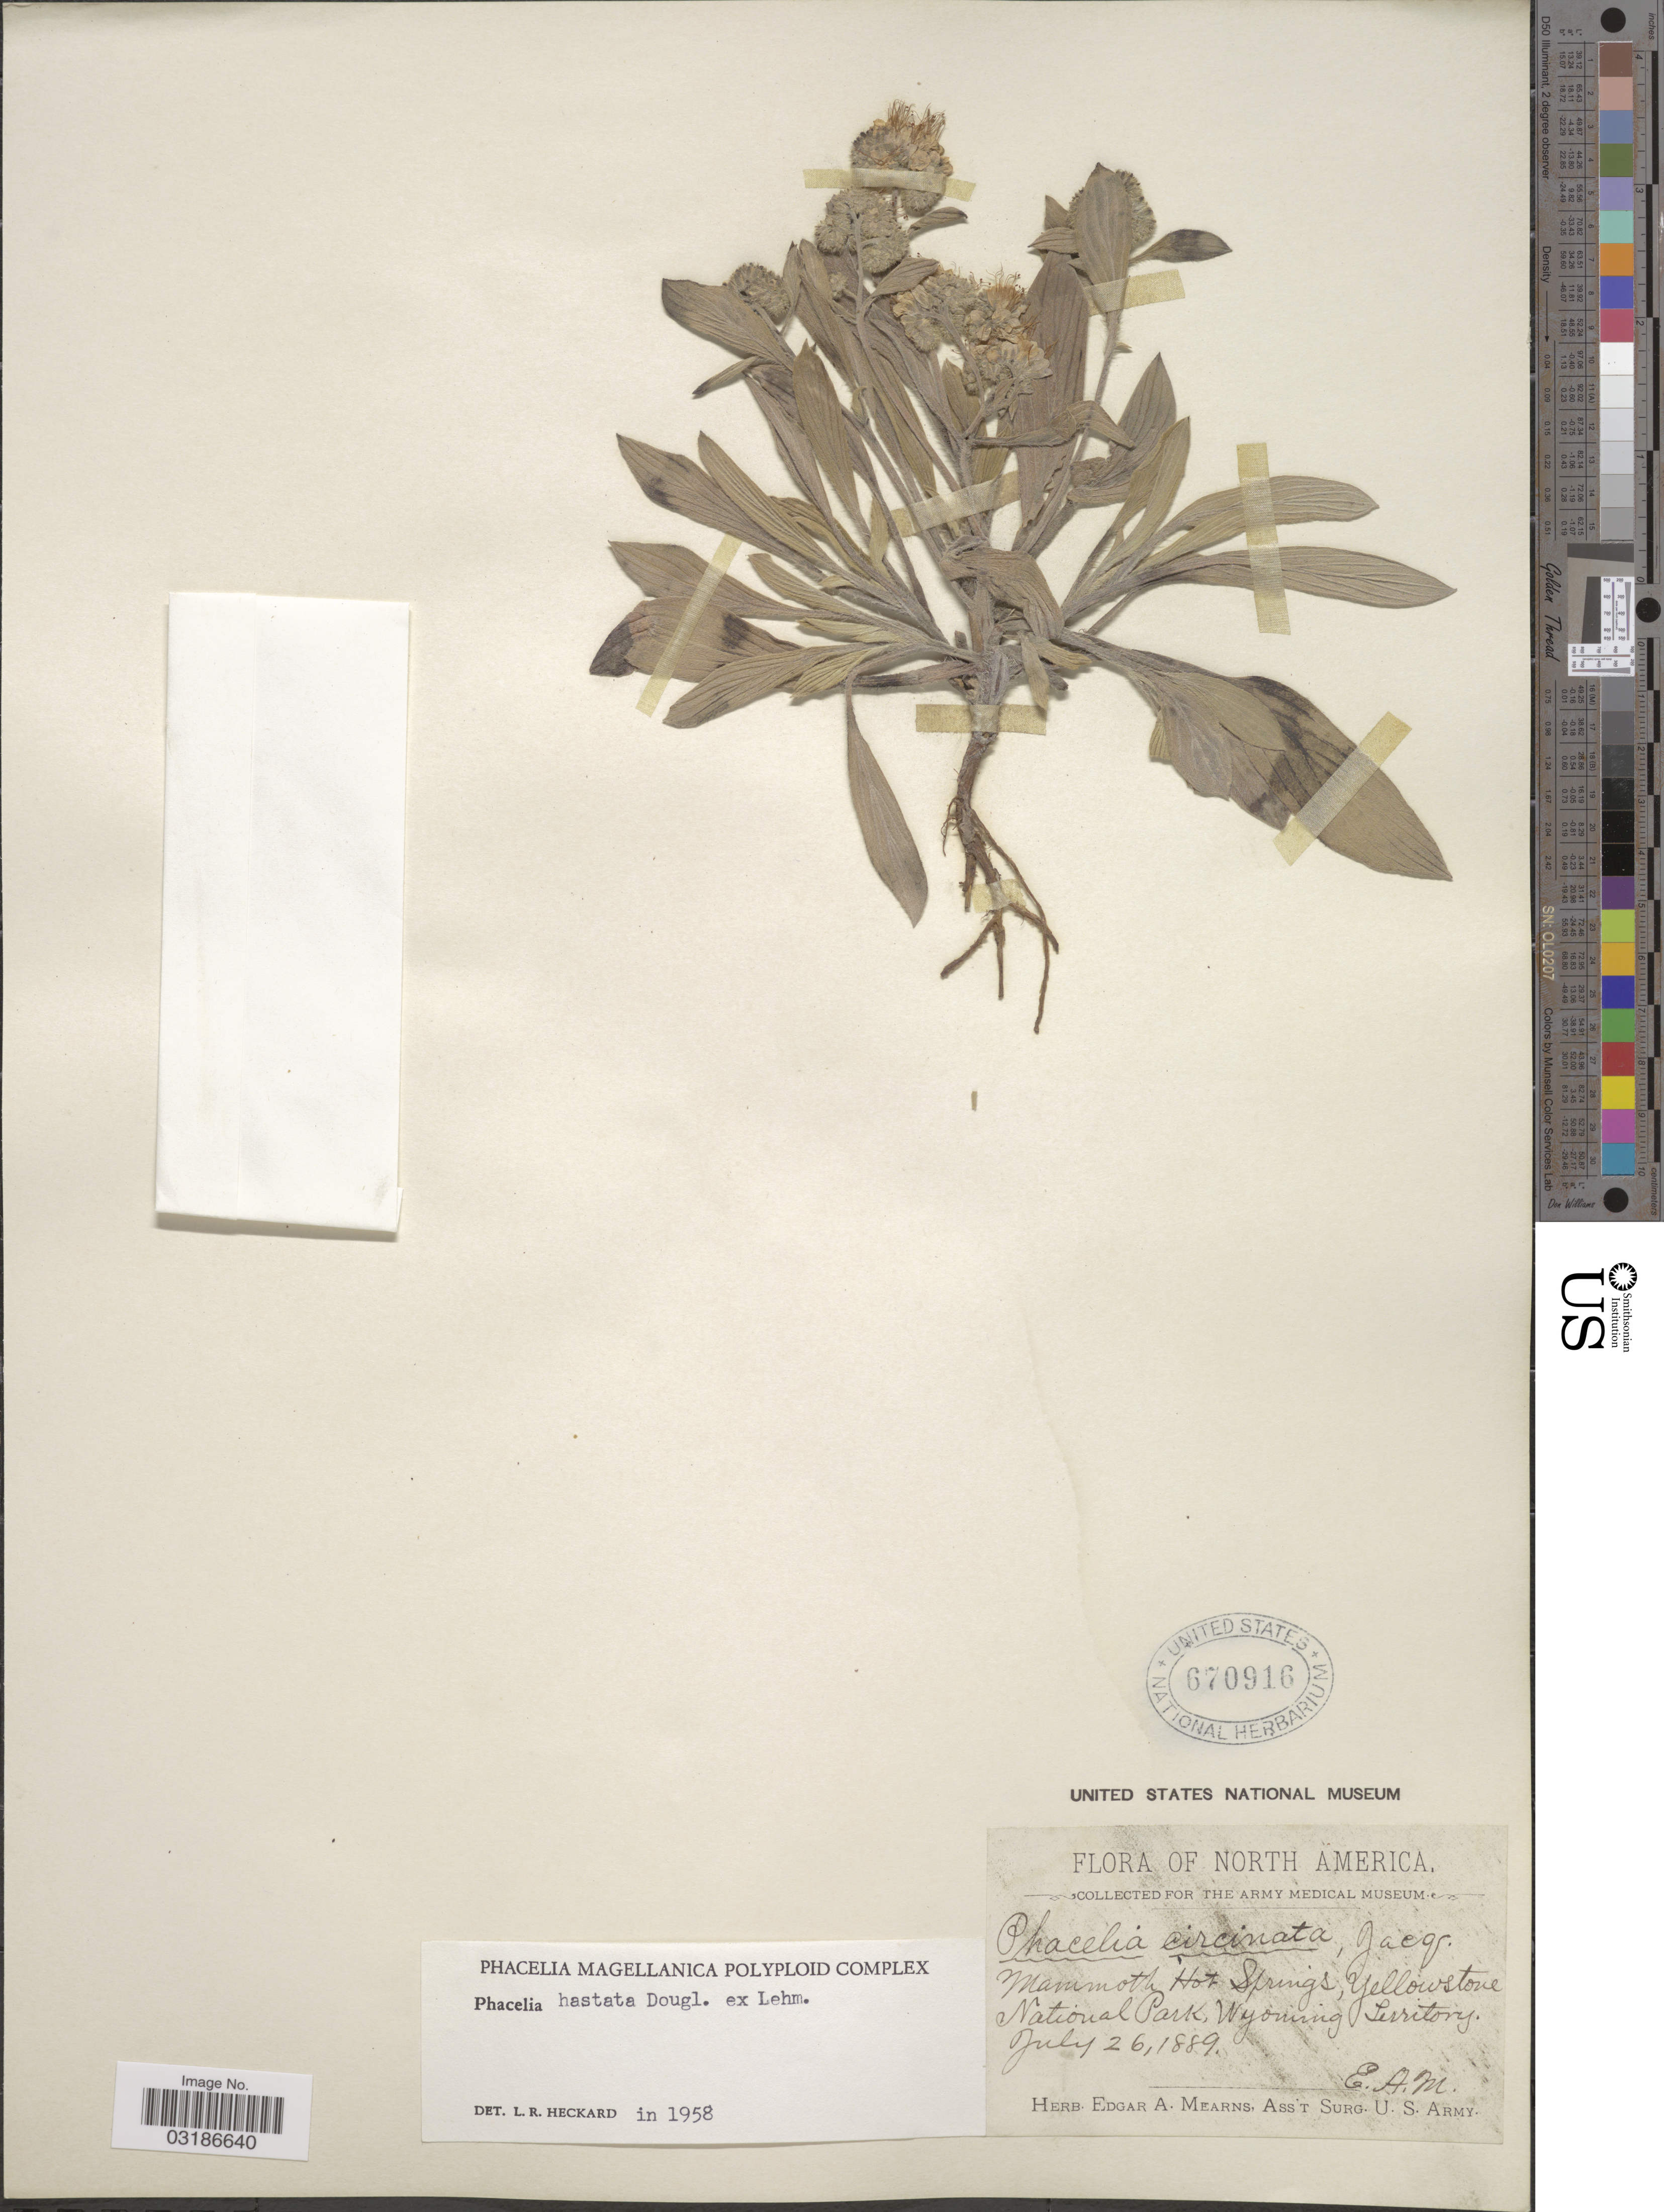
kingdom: Plantae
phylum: Tracheophyta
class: Magnoliopsida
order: Boraginales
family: Hydrophyllaceae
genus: Phacelia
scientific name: Phacelia hastata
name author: Douglas ex Lehm.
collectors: E. A. Mearns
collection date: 1889-07-26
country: United States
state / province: Wyoming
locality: Mammoth Hot Springs, Yellowstone National Park, Wyoming Territory.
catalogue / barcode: US 670916